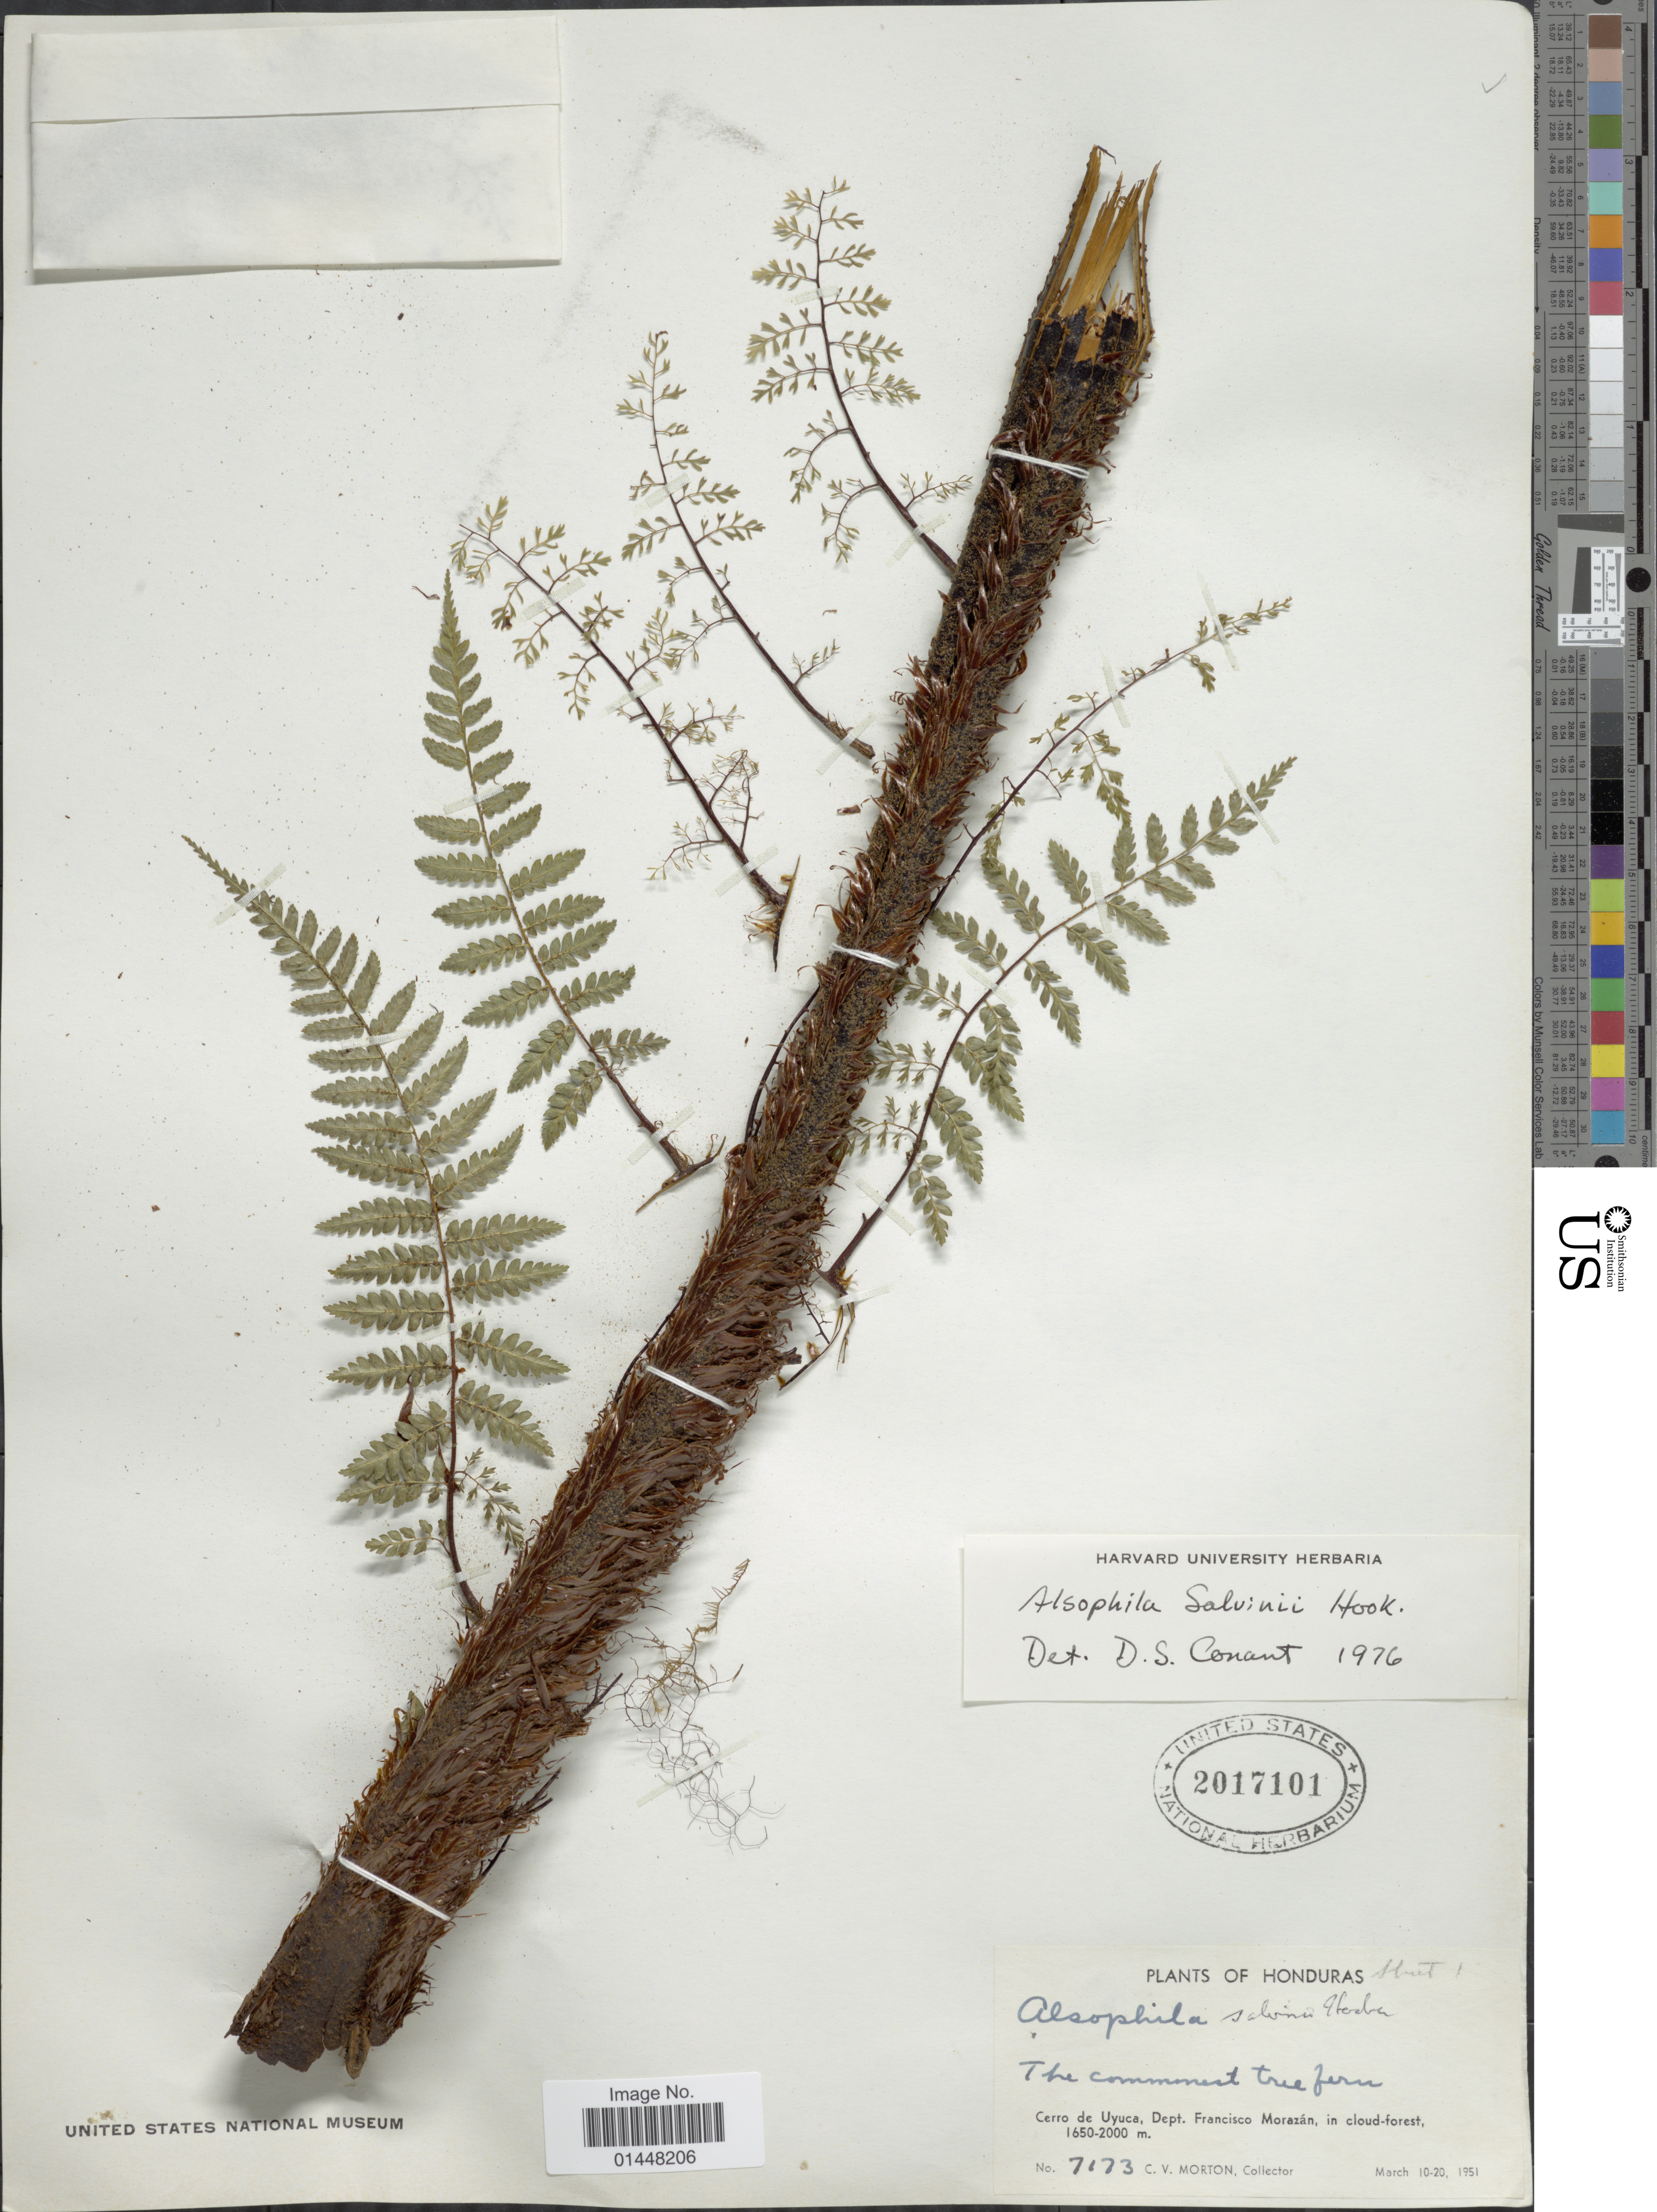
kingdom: Plantae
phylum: Tracheophyta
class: Polypodiopsida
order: Cyatheales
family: Cyatheaceae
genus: Gymnosphaera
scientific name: Gymnosphaera salvinii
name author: (Hook.)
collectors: C. V. Morton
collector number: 7173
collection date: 1951-03-10/1951-03-20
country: Honduras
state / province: Fco. Morazán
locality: Cerro de Uyuca, Dept. Francisco Morazan, in cloud-forest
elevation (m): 1650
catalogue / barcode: US 2017101